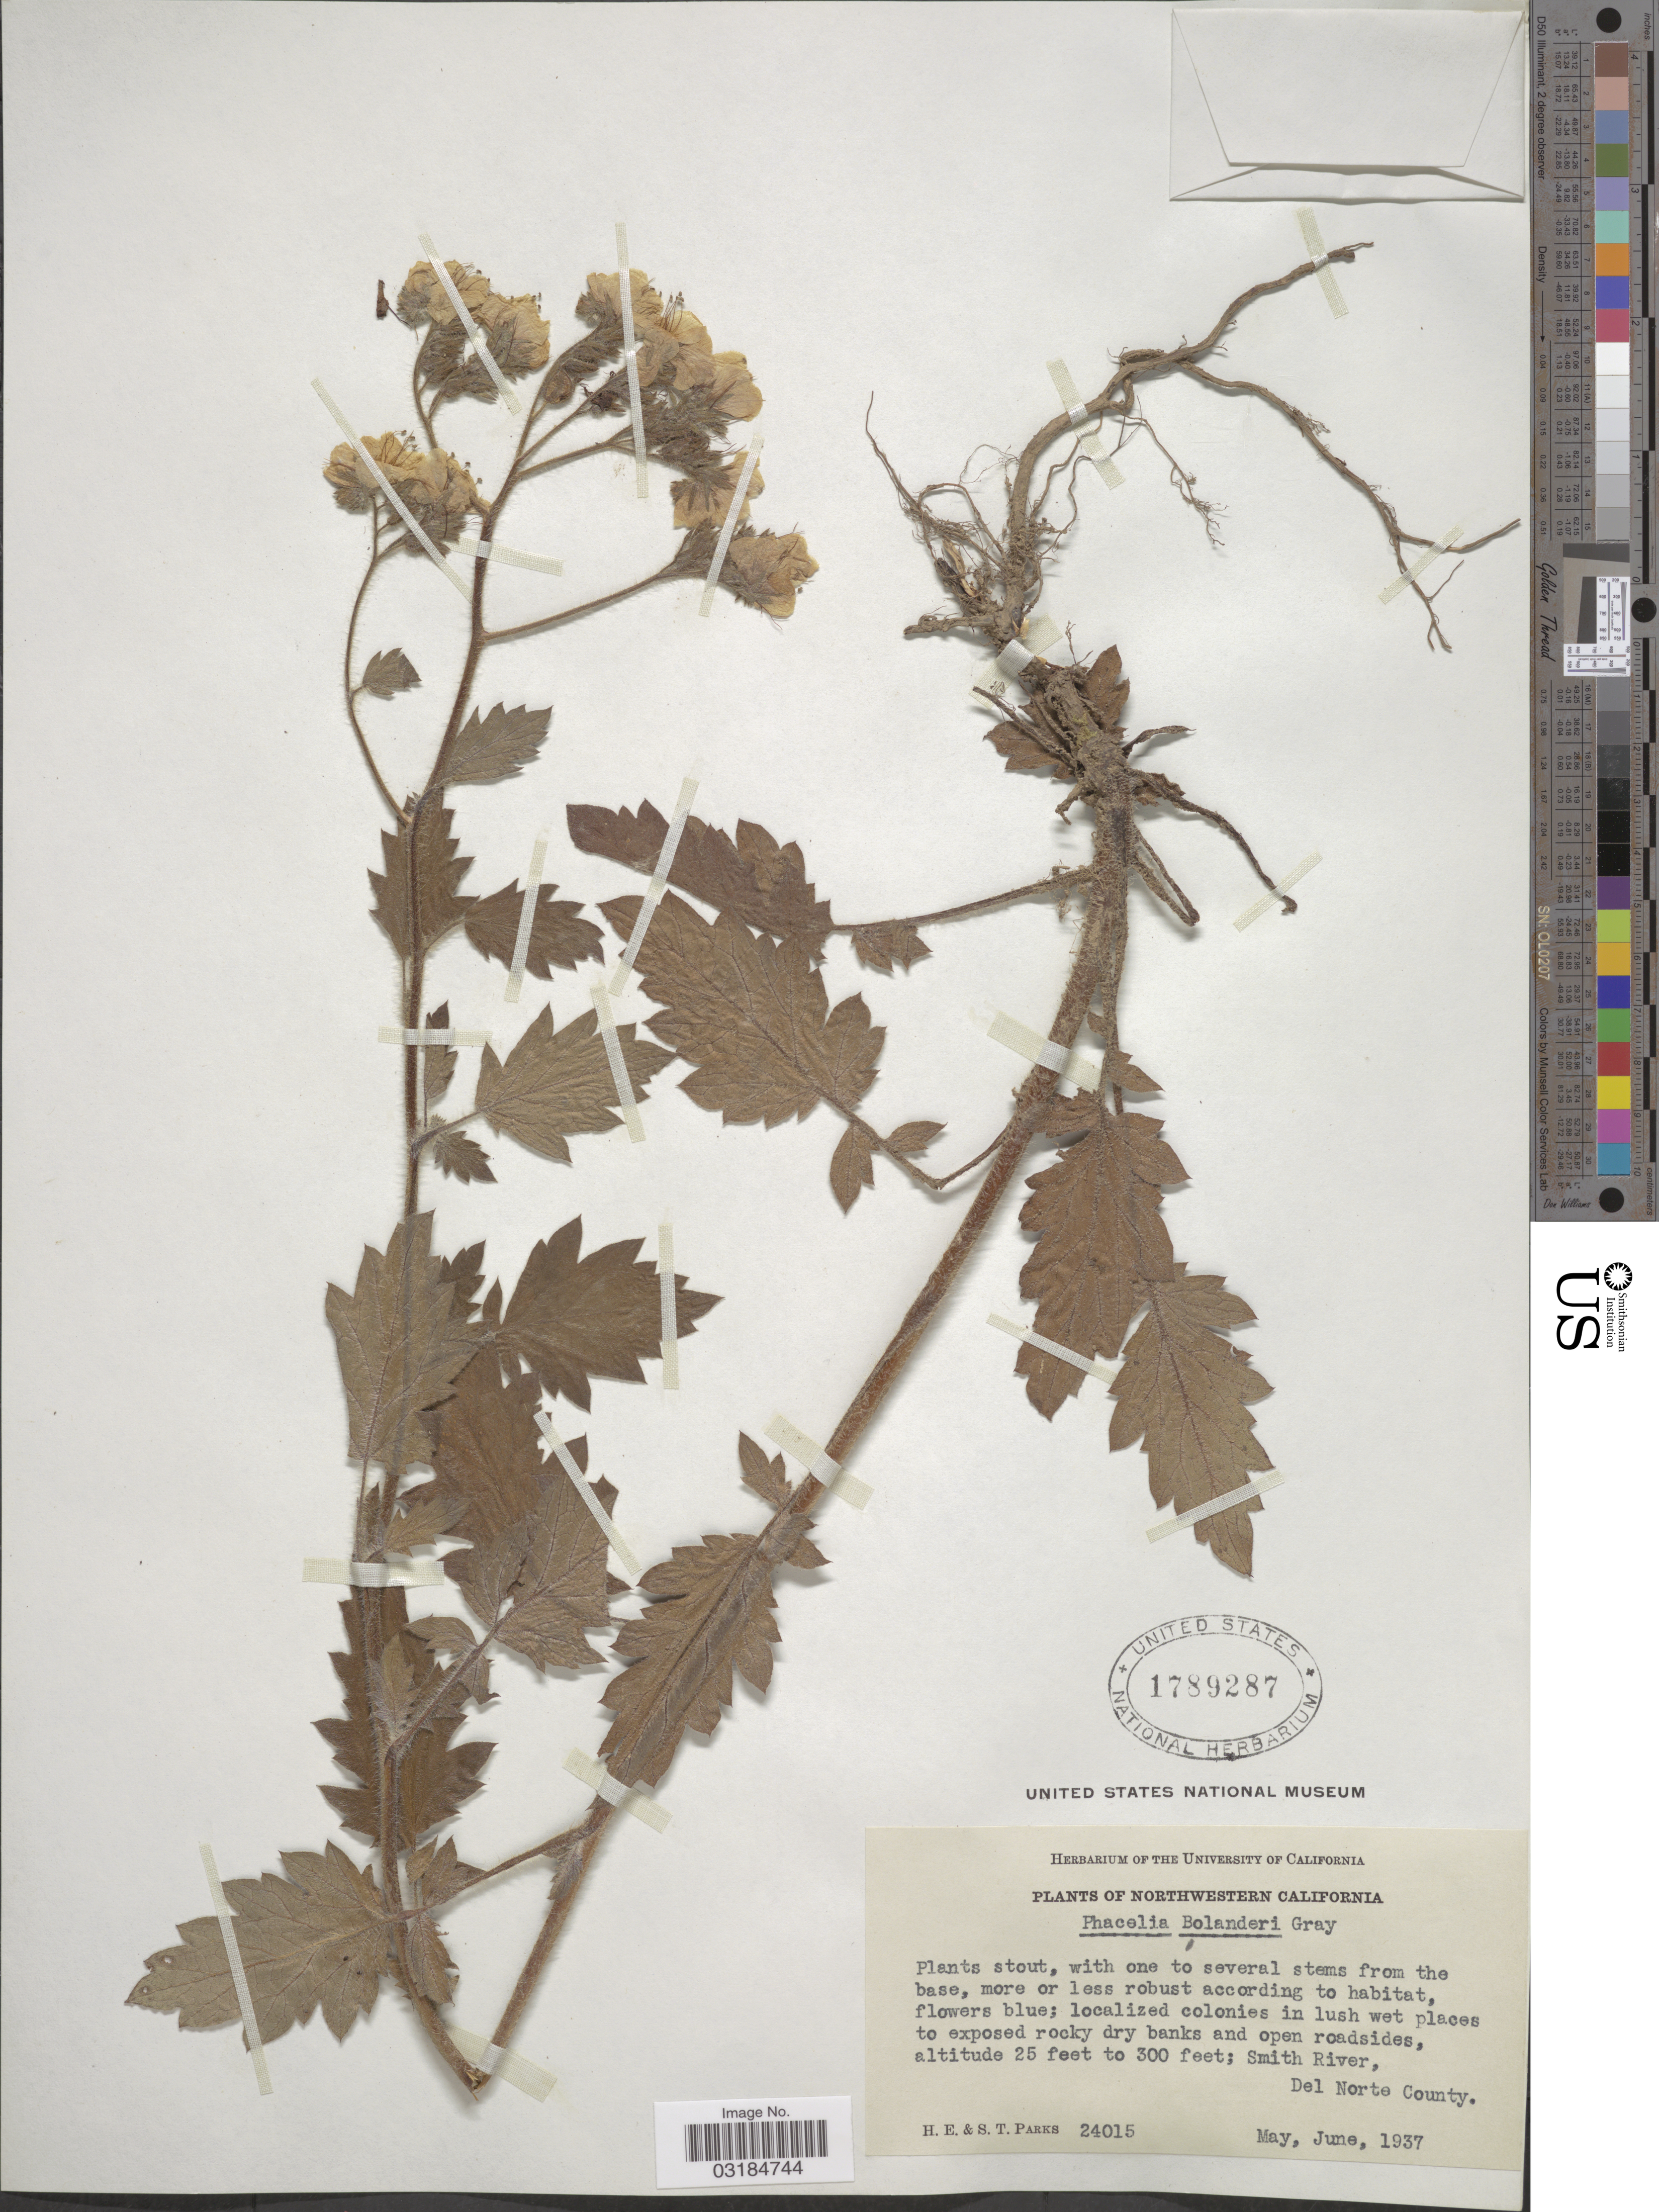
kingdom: Plantae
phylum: Tracheophyta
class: Magnoliopsida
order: Boraginales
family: Hydrophyllaceae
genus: Phacelia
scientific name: Phacelia bolanderi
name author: A. Gray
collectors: H. E. Parks & S. Parks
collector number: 24015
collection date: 1937-05/1937-06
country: United States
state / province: California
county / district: Del Norte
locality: Northwestern California, Smith River, Del Norte County.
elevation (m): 8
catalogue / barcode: US 1789287